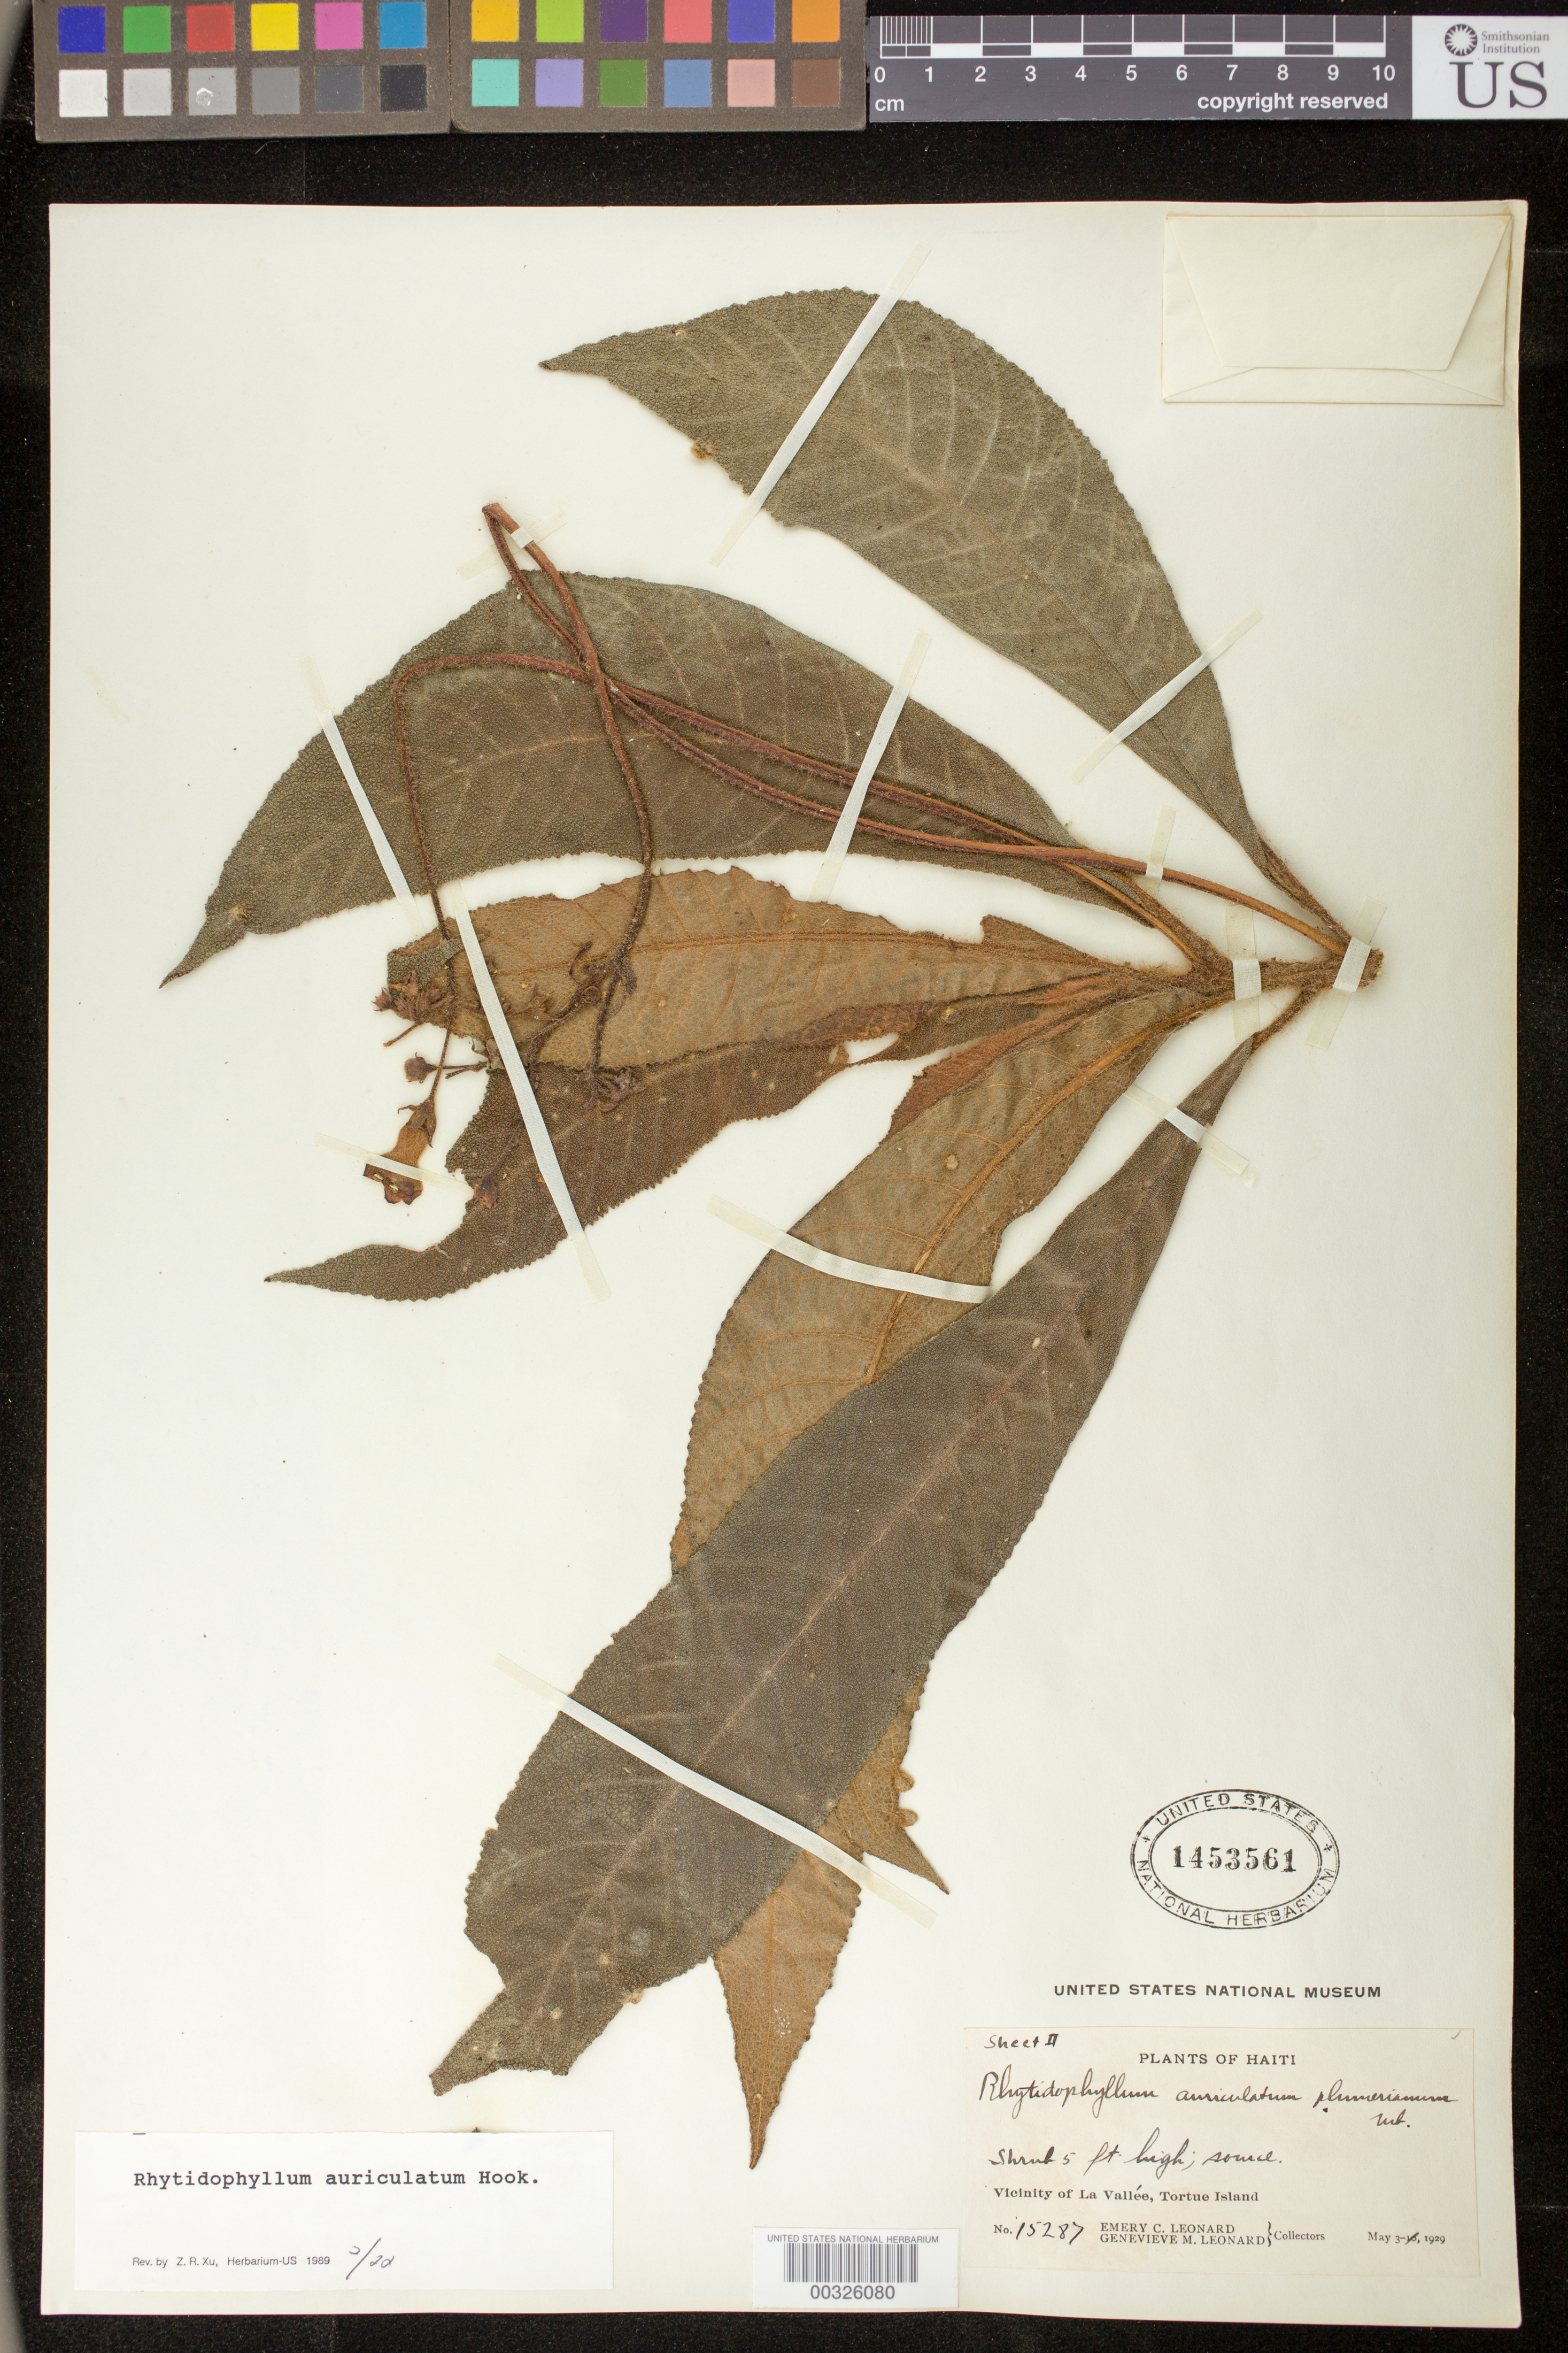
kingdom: Plantae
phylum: Tracheophyta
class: Magnoliopsida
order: Lamiales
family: Gesneriaceae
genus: Rhytidophyllum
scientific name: Rhytidophyllum auriculatum var. angustatum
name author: Urb.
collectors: E. C. Leonard & G. M. Leonard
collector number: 15287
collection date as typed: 03 May 1929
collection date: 1929-05-03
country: Haiti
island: Ile de la Tortue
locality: Tortue Island, vicinity of La Vallée; source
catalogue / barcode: US 1453561